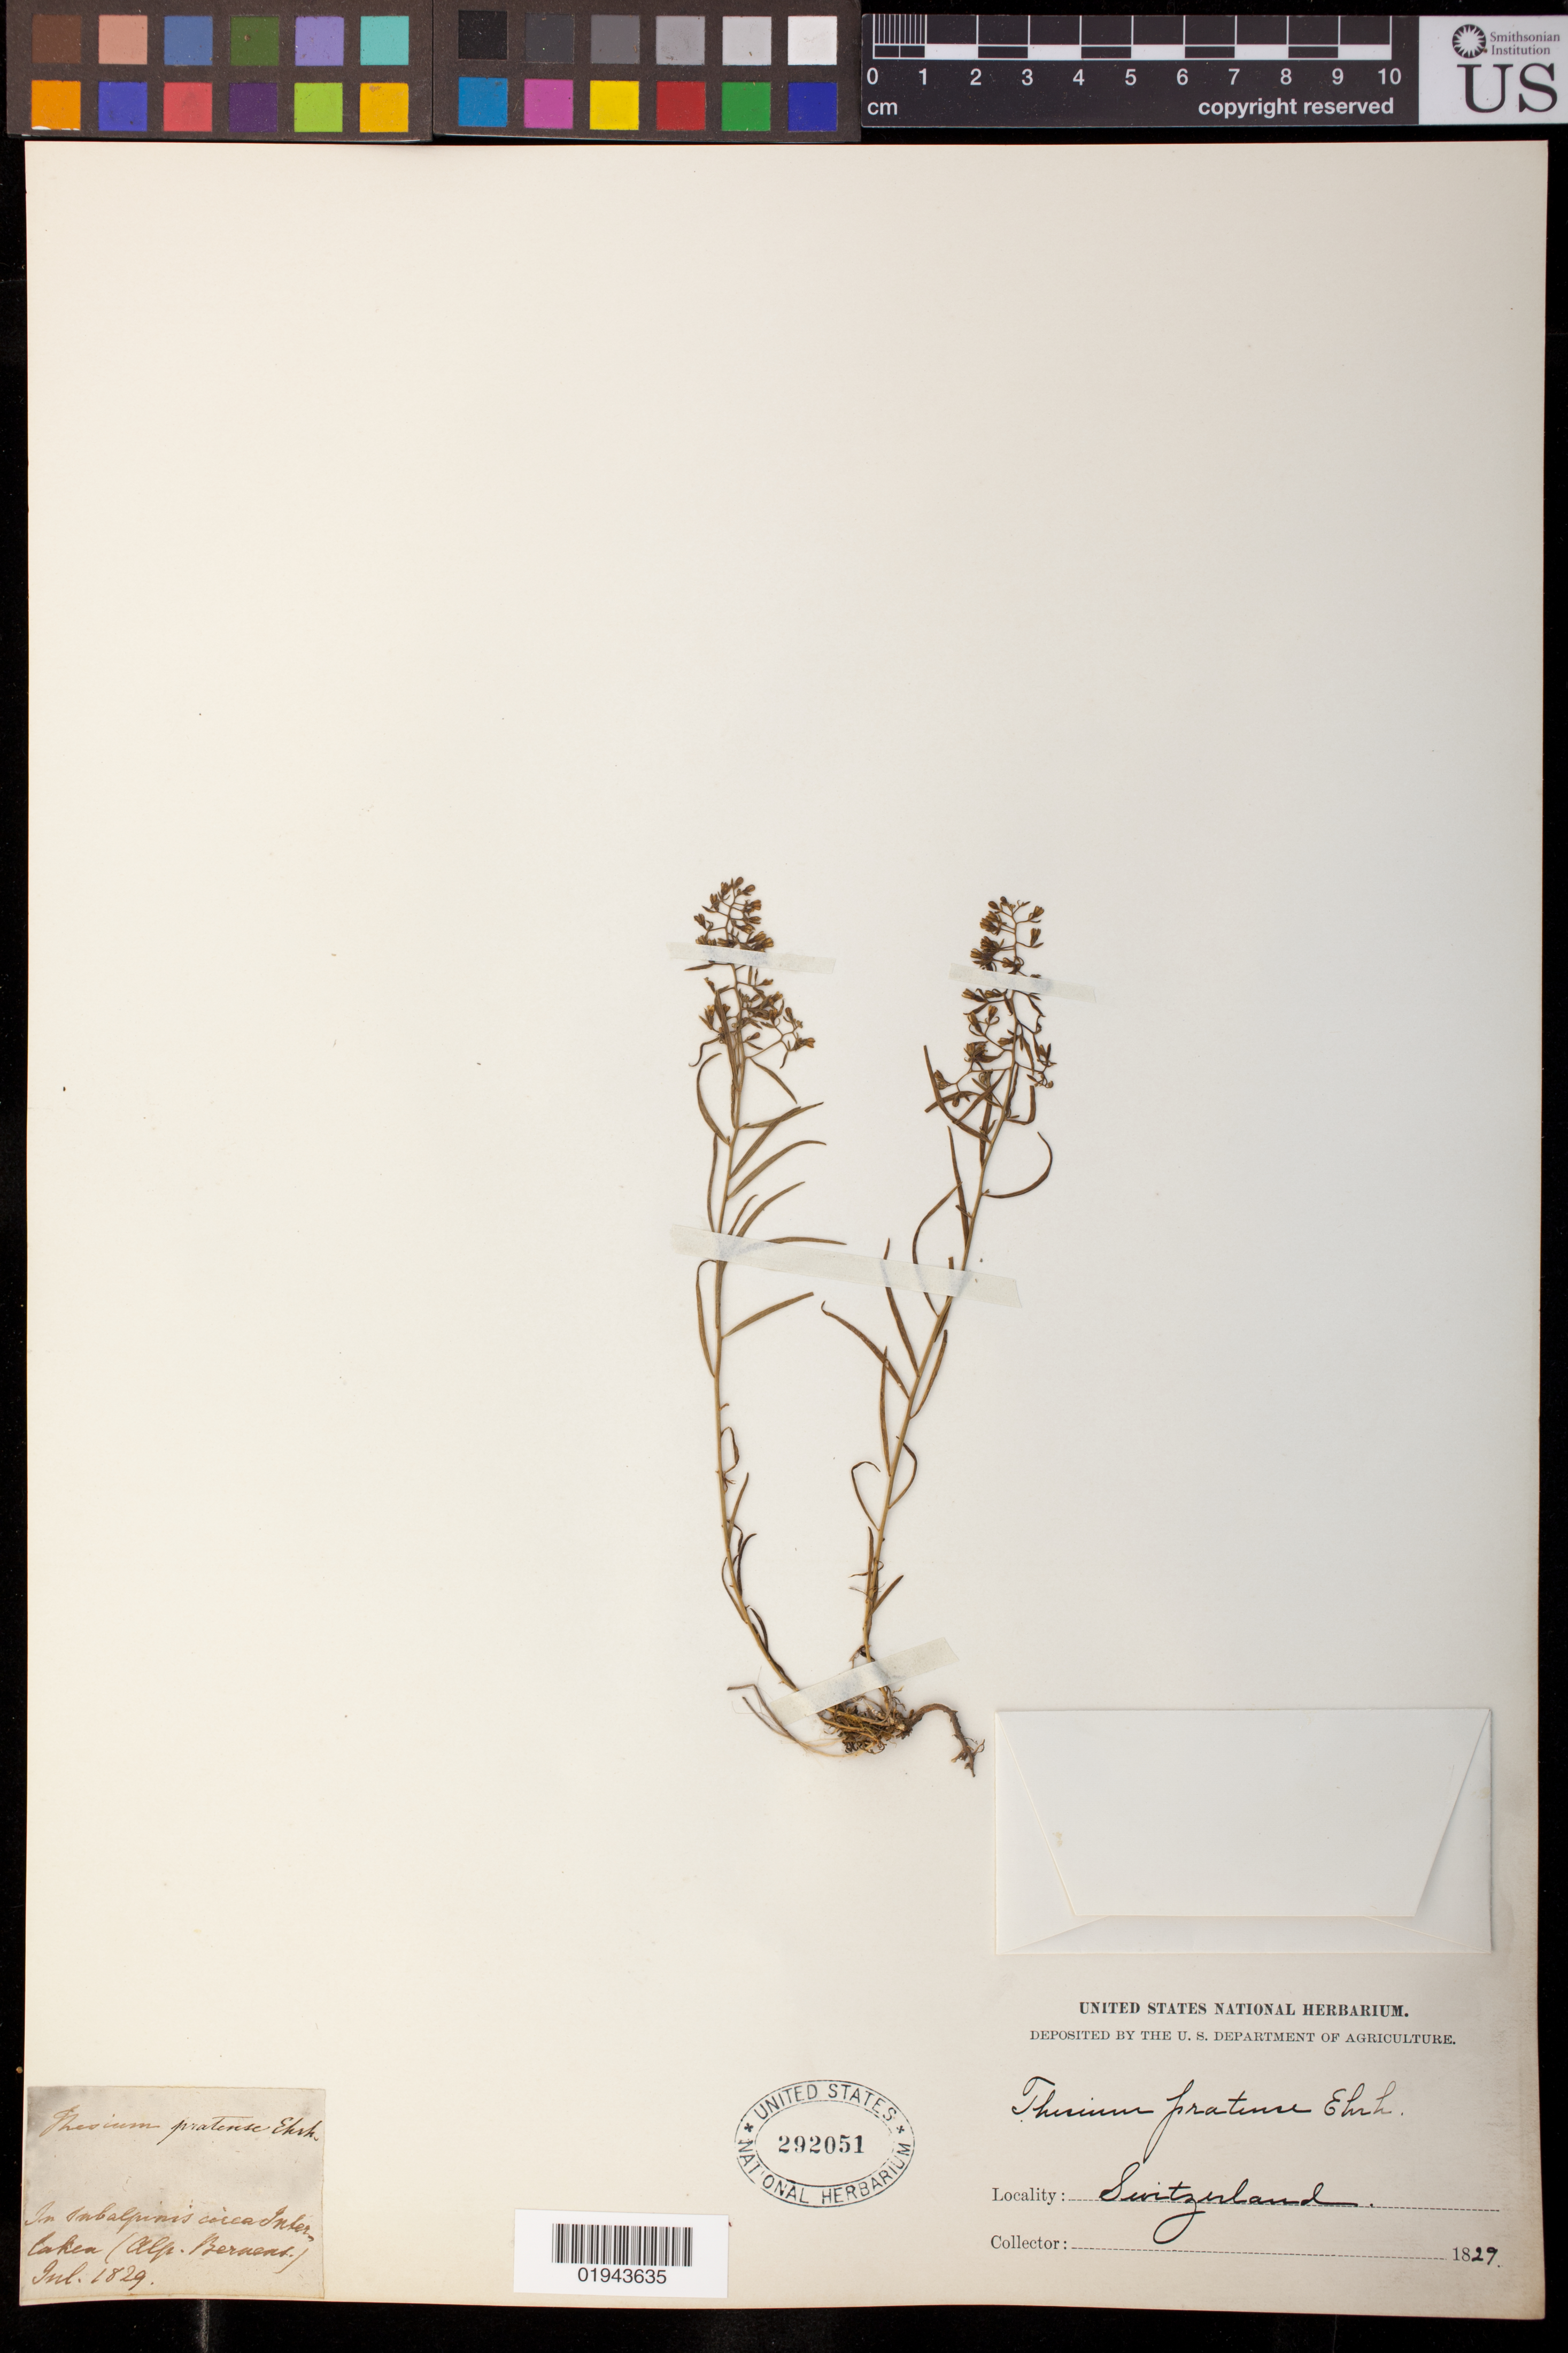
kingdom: Plantae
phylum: Tracheophyta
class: Magnoliopsida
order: Santalales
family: Thesiaceae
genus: Thesium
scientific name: Thesium pratense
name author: Ehrh. ex Schrad.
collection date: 1829-07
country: Switzerland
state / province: Bern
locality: Interlaken (Alp. Bernent)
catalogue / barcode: US 292051